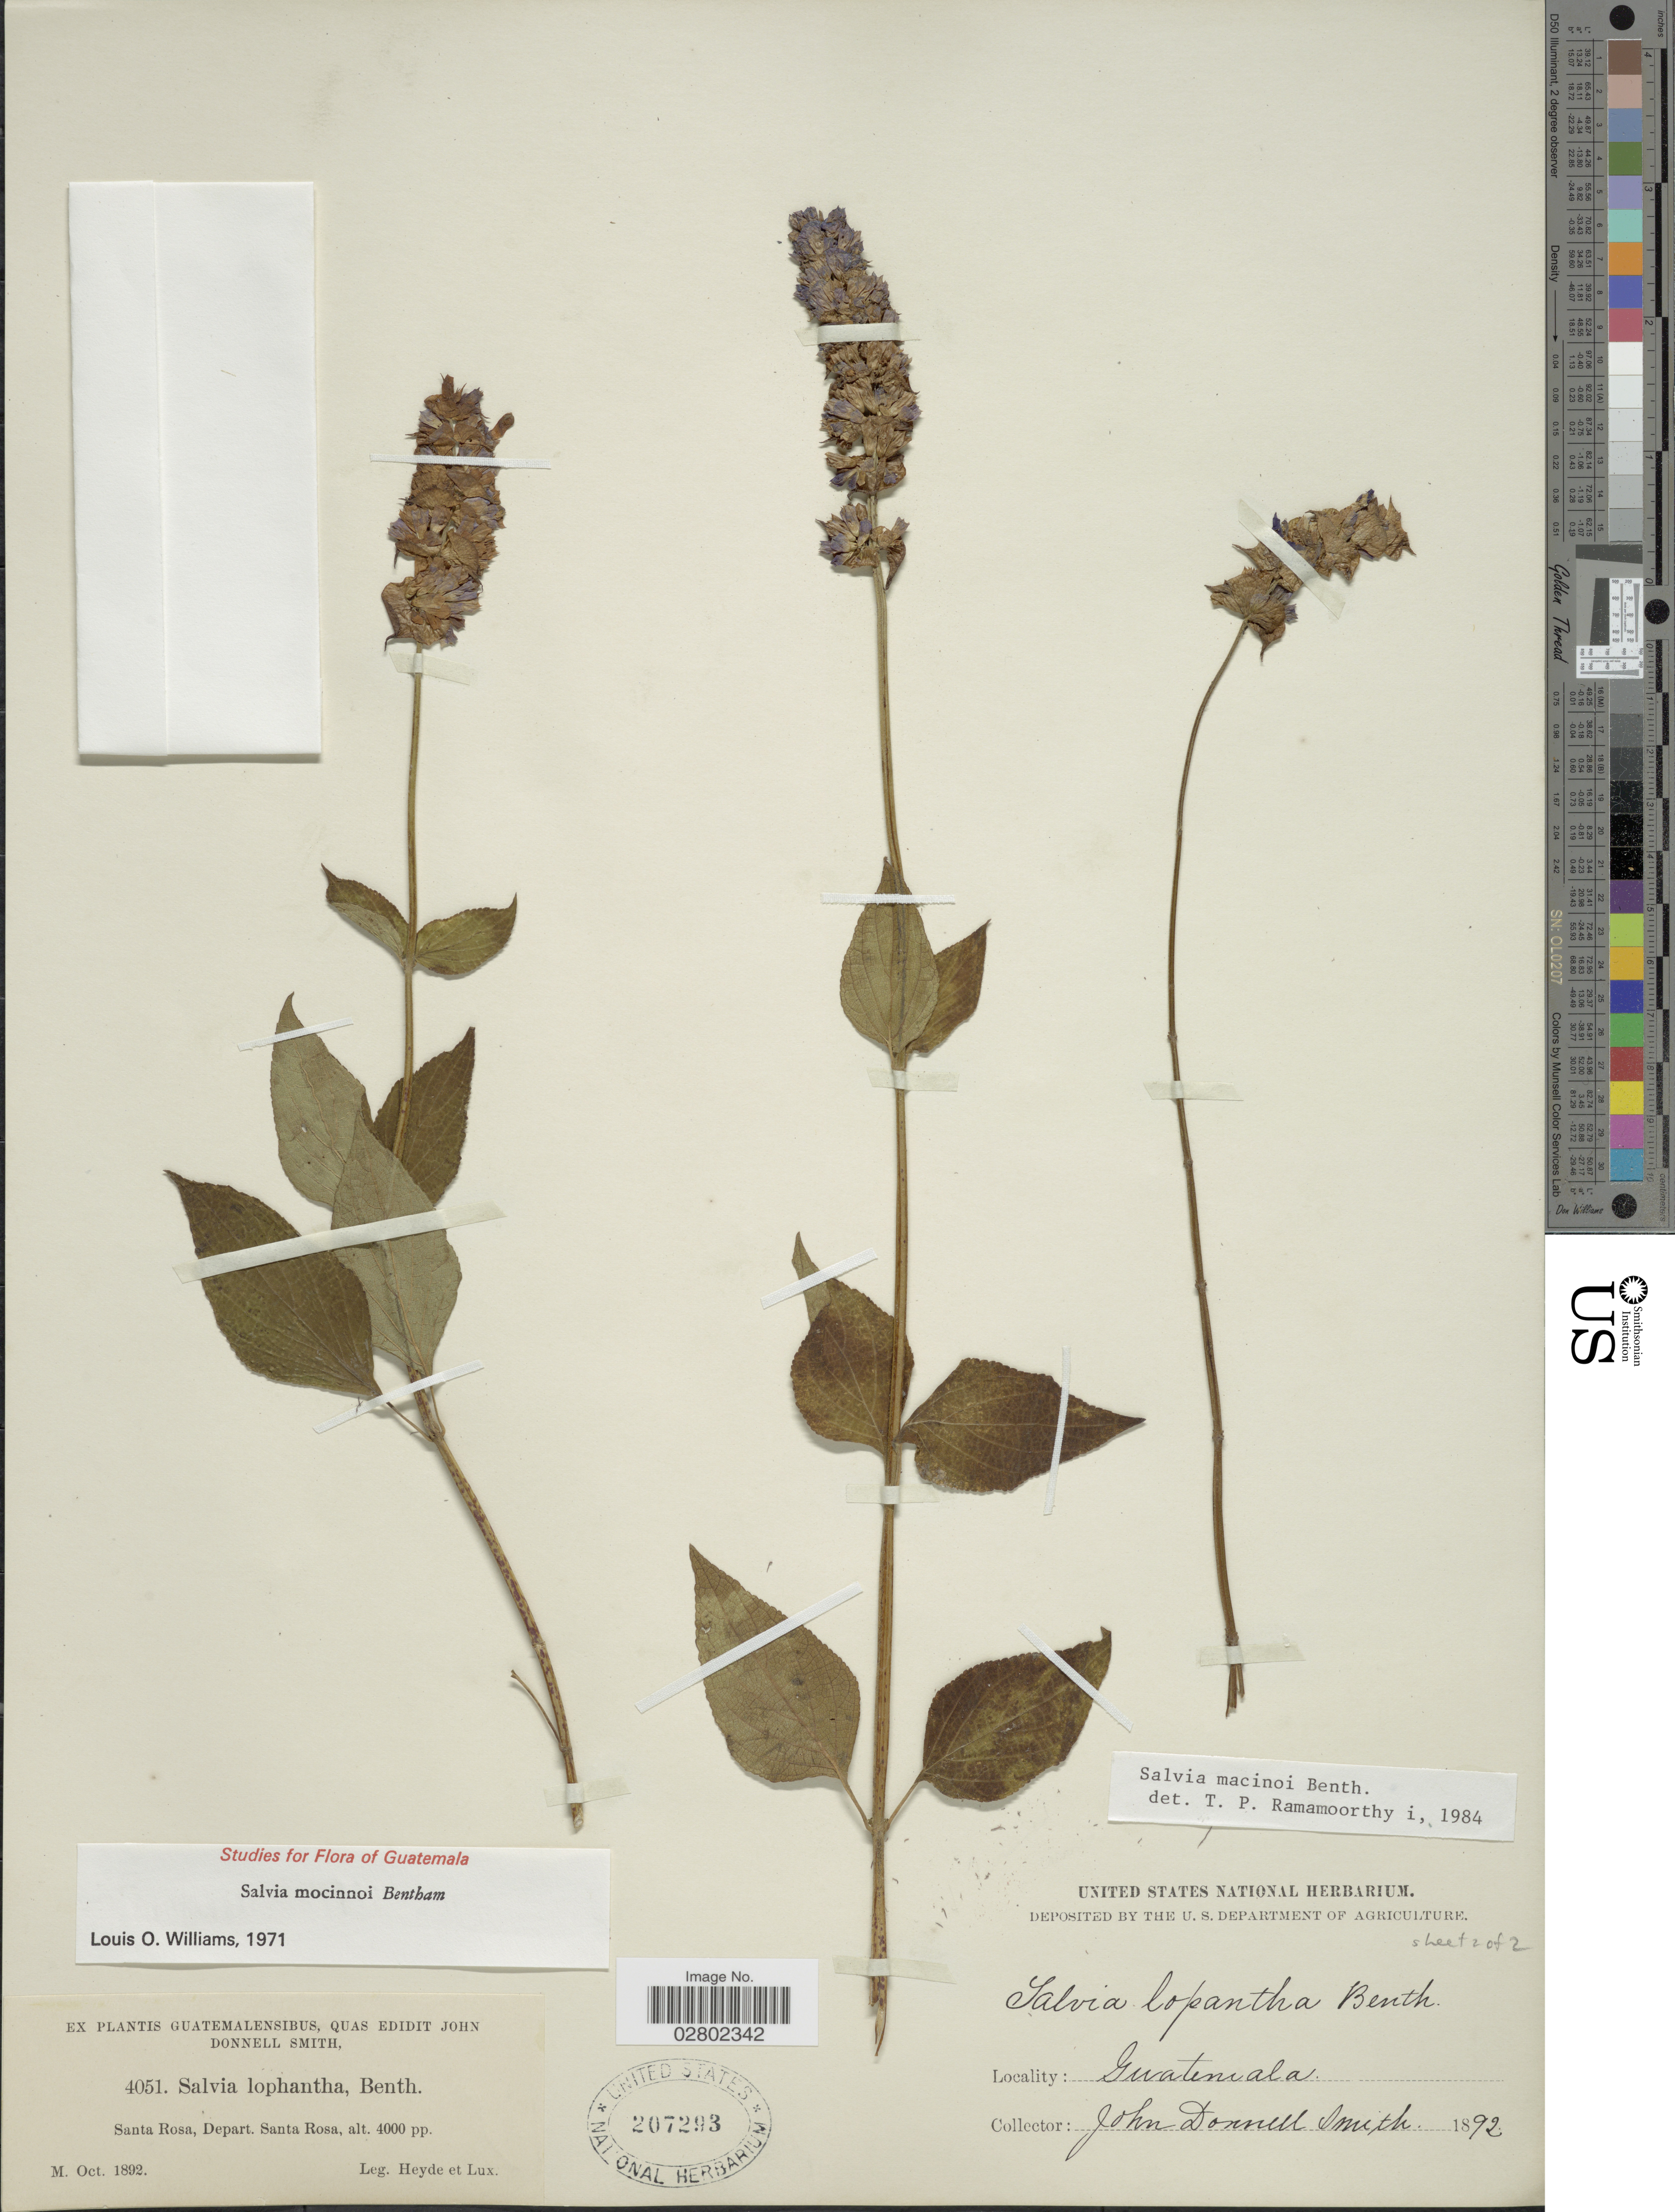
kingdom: Plantae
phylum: Tracheophyta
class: Magnoliopsida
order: Lamiales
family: Lamiaceae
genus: Salvia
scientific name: Salvia mocinoi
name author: Benth.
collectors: Heyde & Lux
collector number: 4051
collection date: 1892-10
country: Guatemala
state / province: Santa Rosa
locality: Santa Rosa, Depart. Santa Rosa.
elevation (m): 1219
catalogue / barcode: US 207293